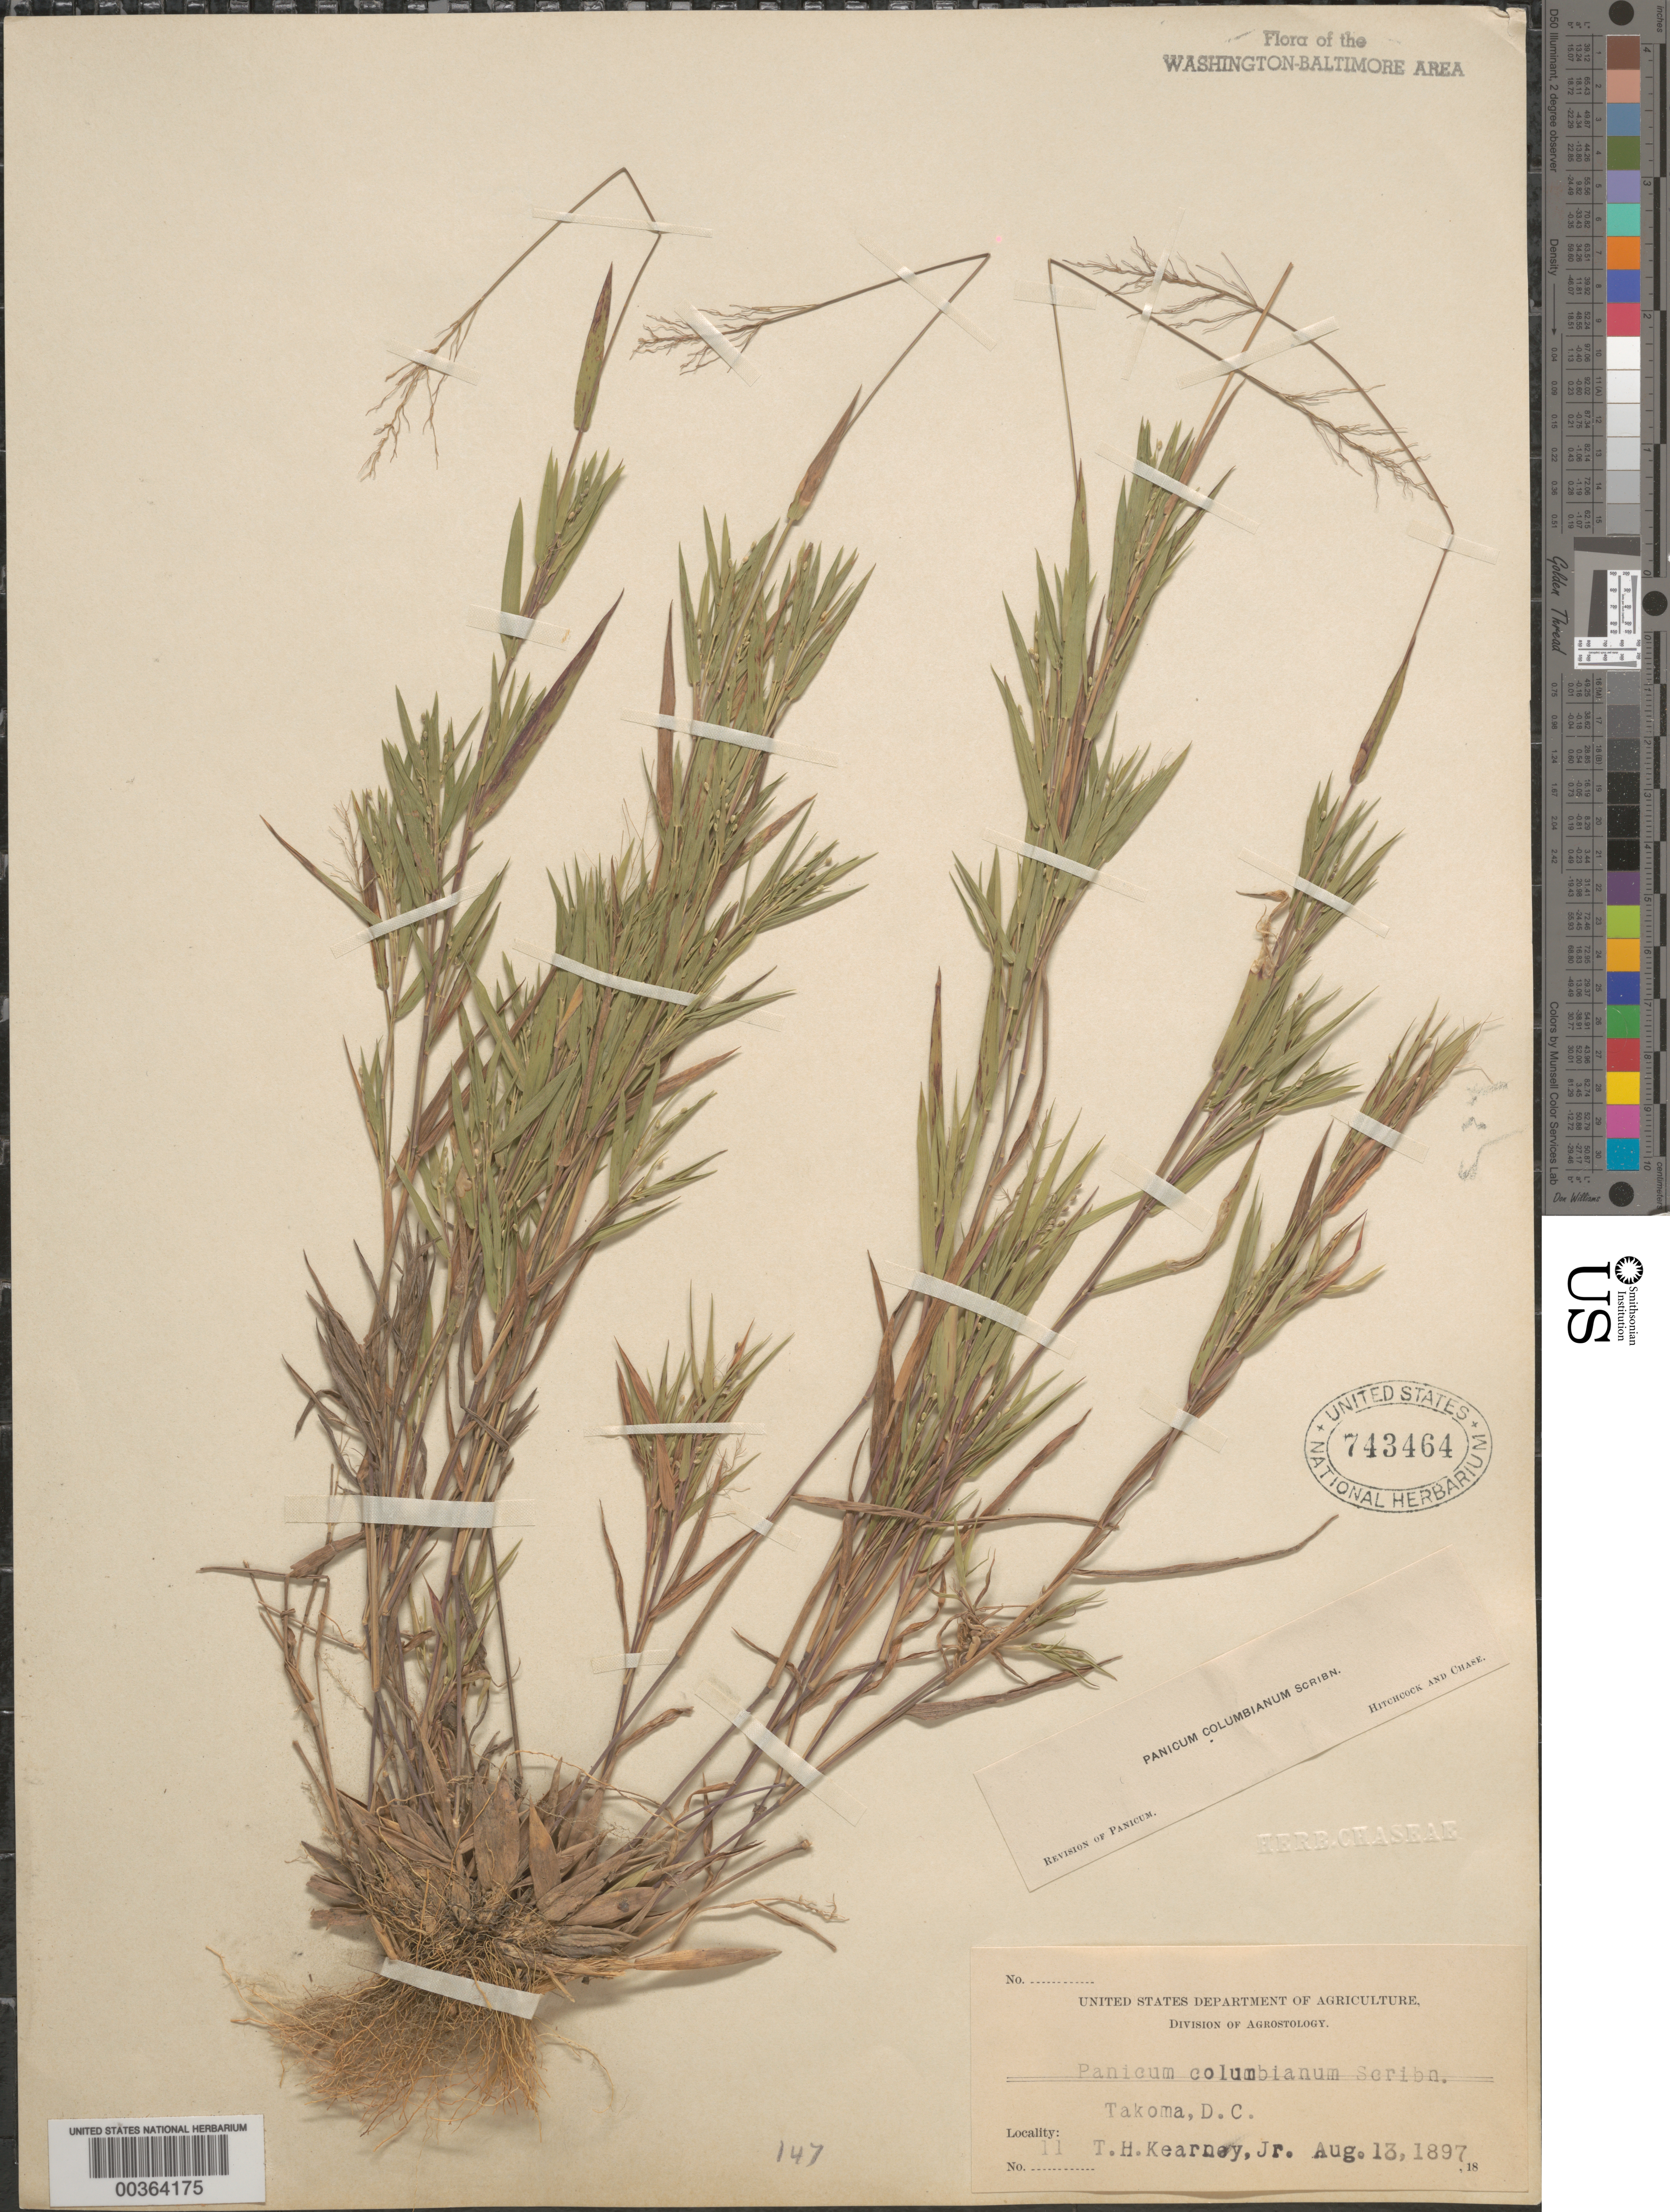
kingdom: Plantae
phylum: Tracheophyta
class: Liliopsida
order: Poales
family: Poaceae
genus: Dichanthelium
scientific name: Dichanthelium sabulorum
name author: (Lam.) Gould & C.A. Clark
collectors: T. H. Kearney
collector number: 11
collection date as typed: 13 Aug 1897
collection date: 1897-08-13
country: United States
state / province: District of Columbia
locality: Takoma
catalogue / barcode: US 743464